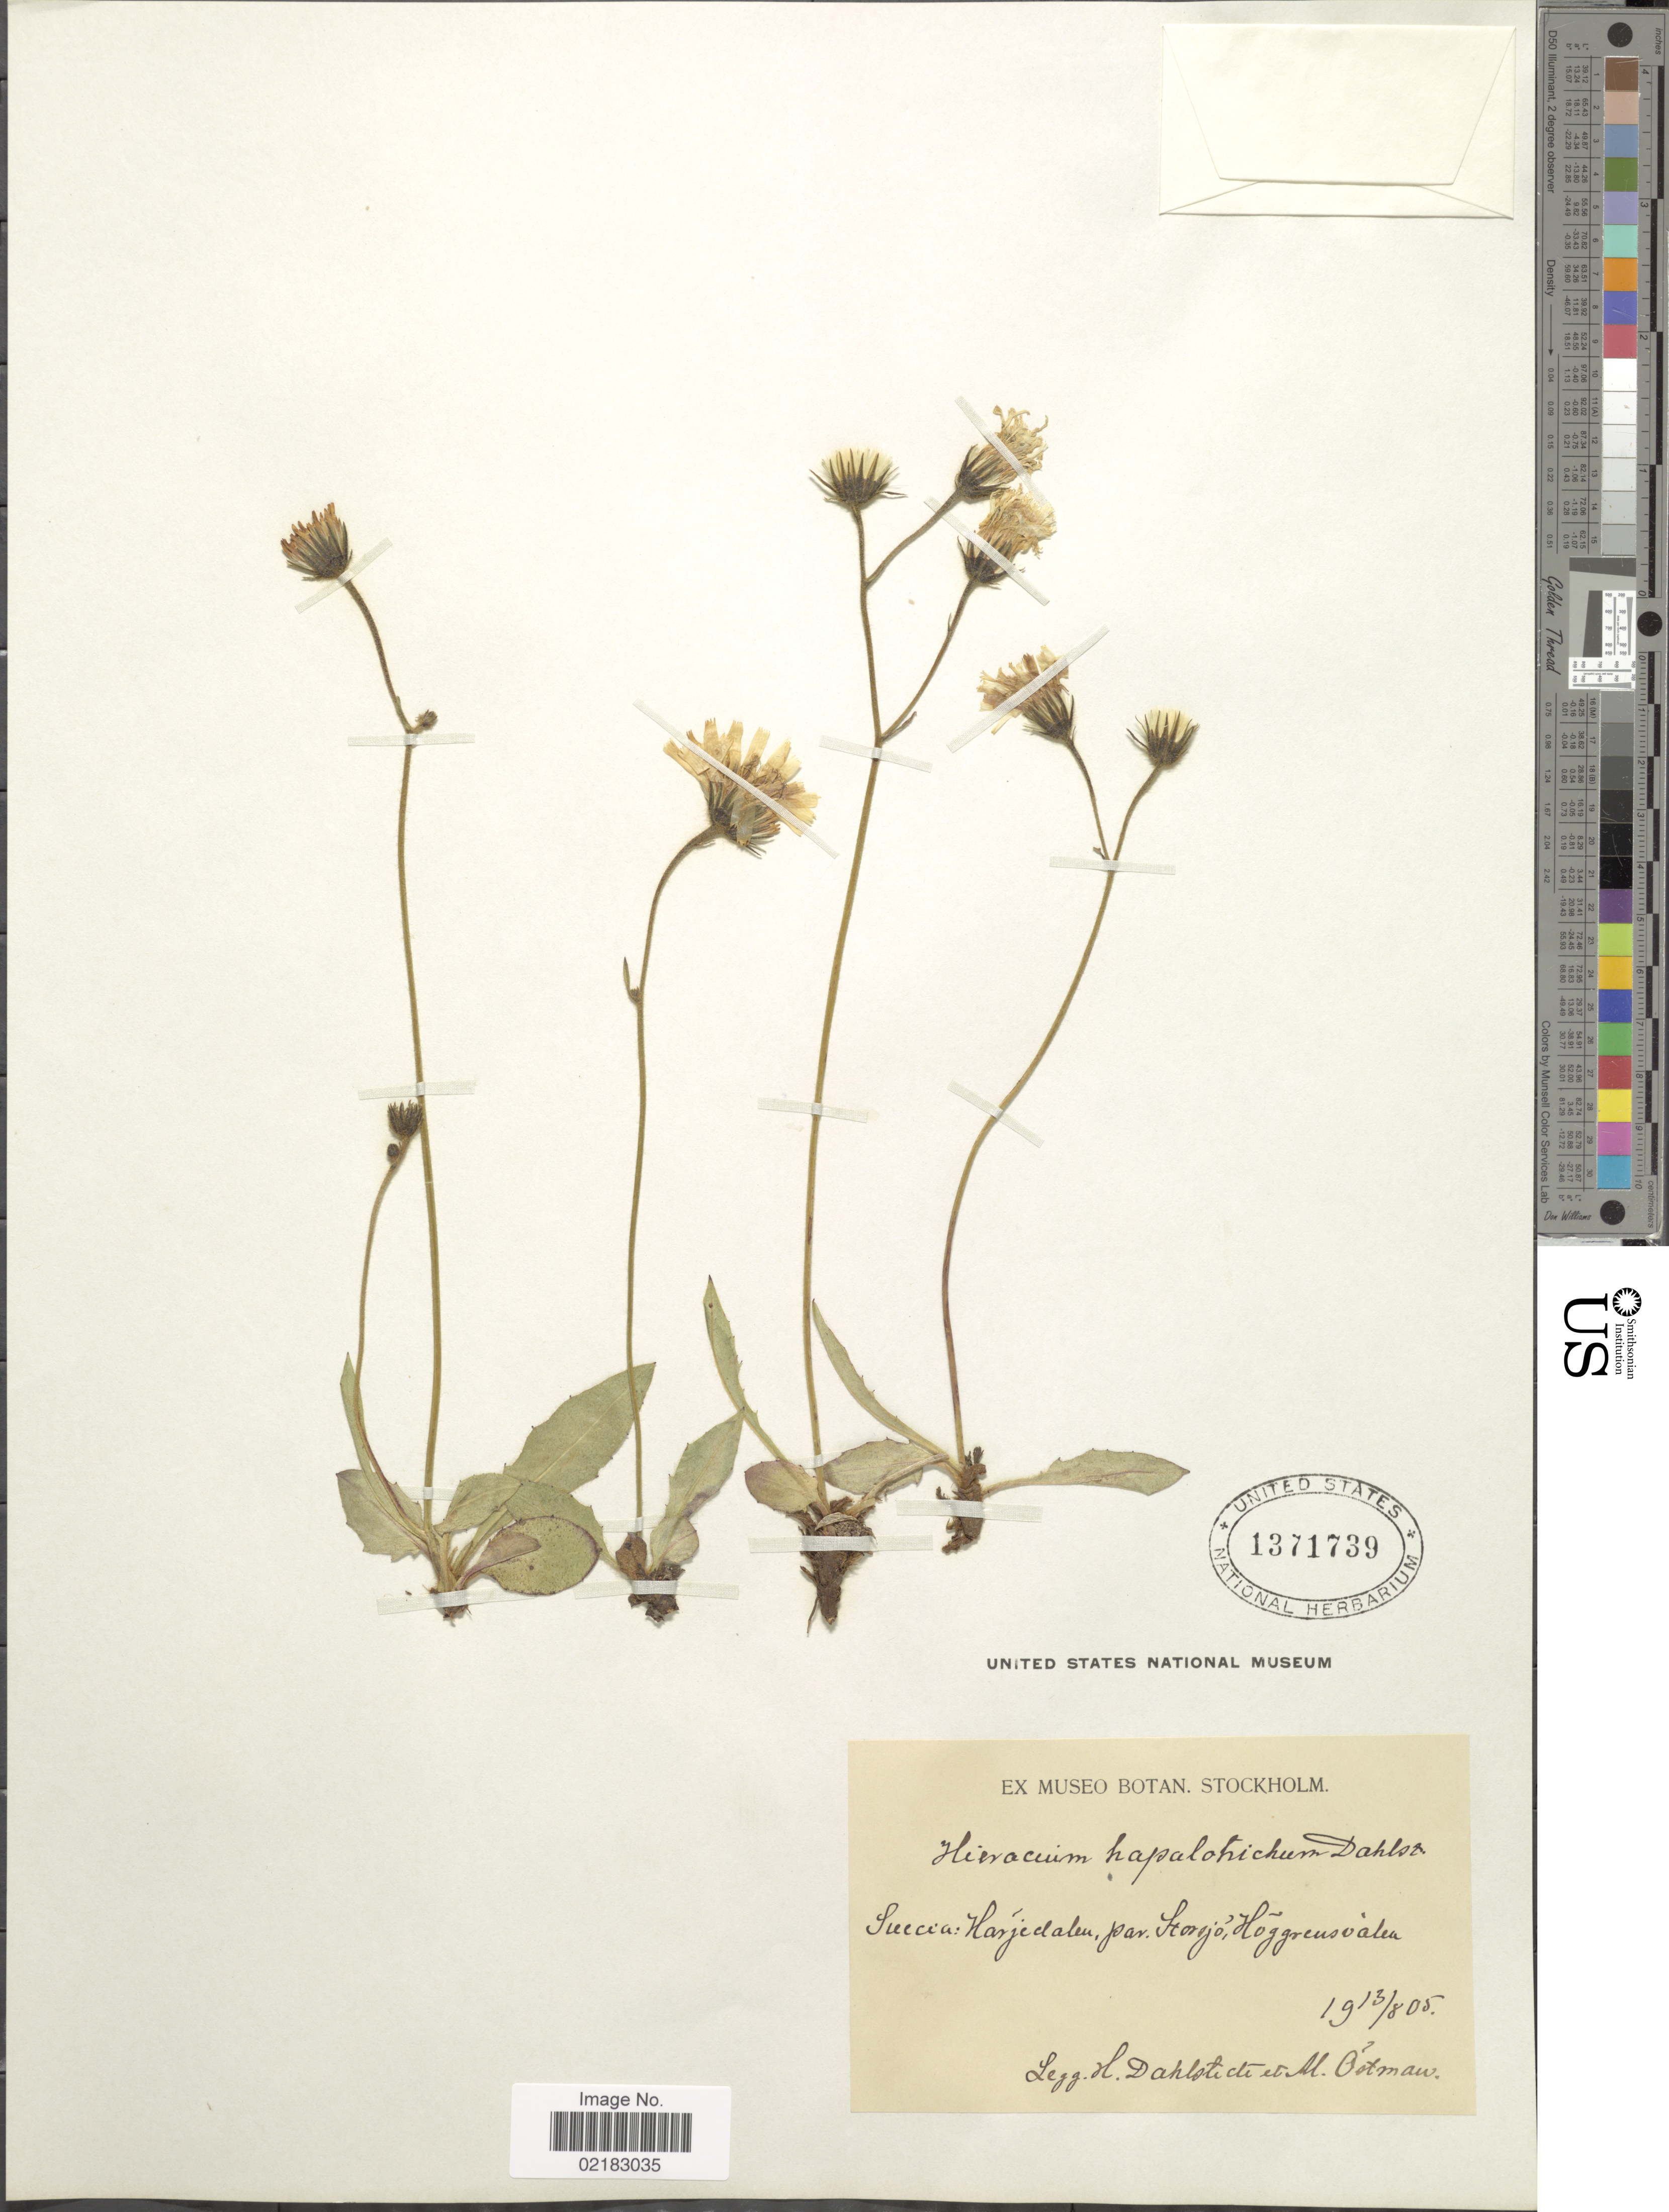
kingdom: Plantae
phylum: Tracheophyta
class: Magnoliopsida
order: Asterales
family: Asteraceae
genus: Hieracium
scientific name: Hieracium hapalotrichum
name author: Dahlst.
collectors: M. Ostman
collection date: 1905-08-13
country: Sweden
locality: Harjedalen, par. Storsjö, Högrensvålen.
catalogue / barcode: US 1371739